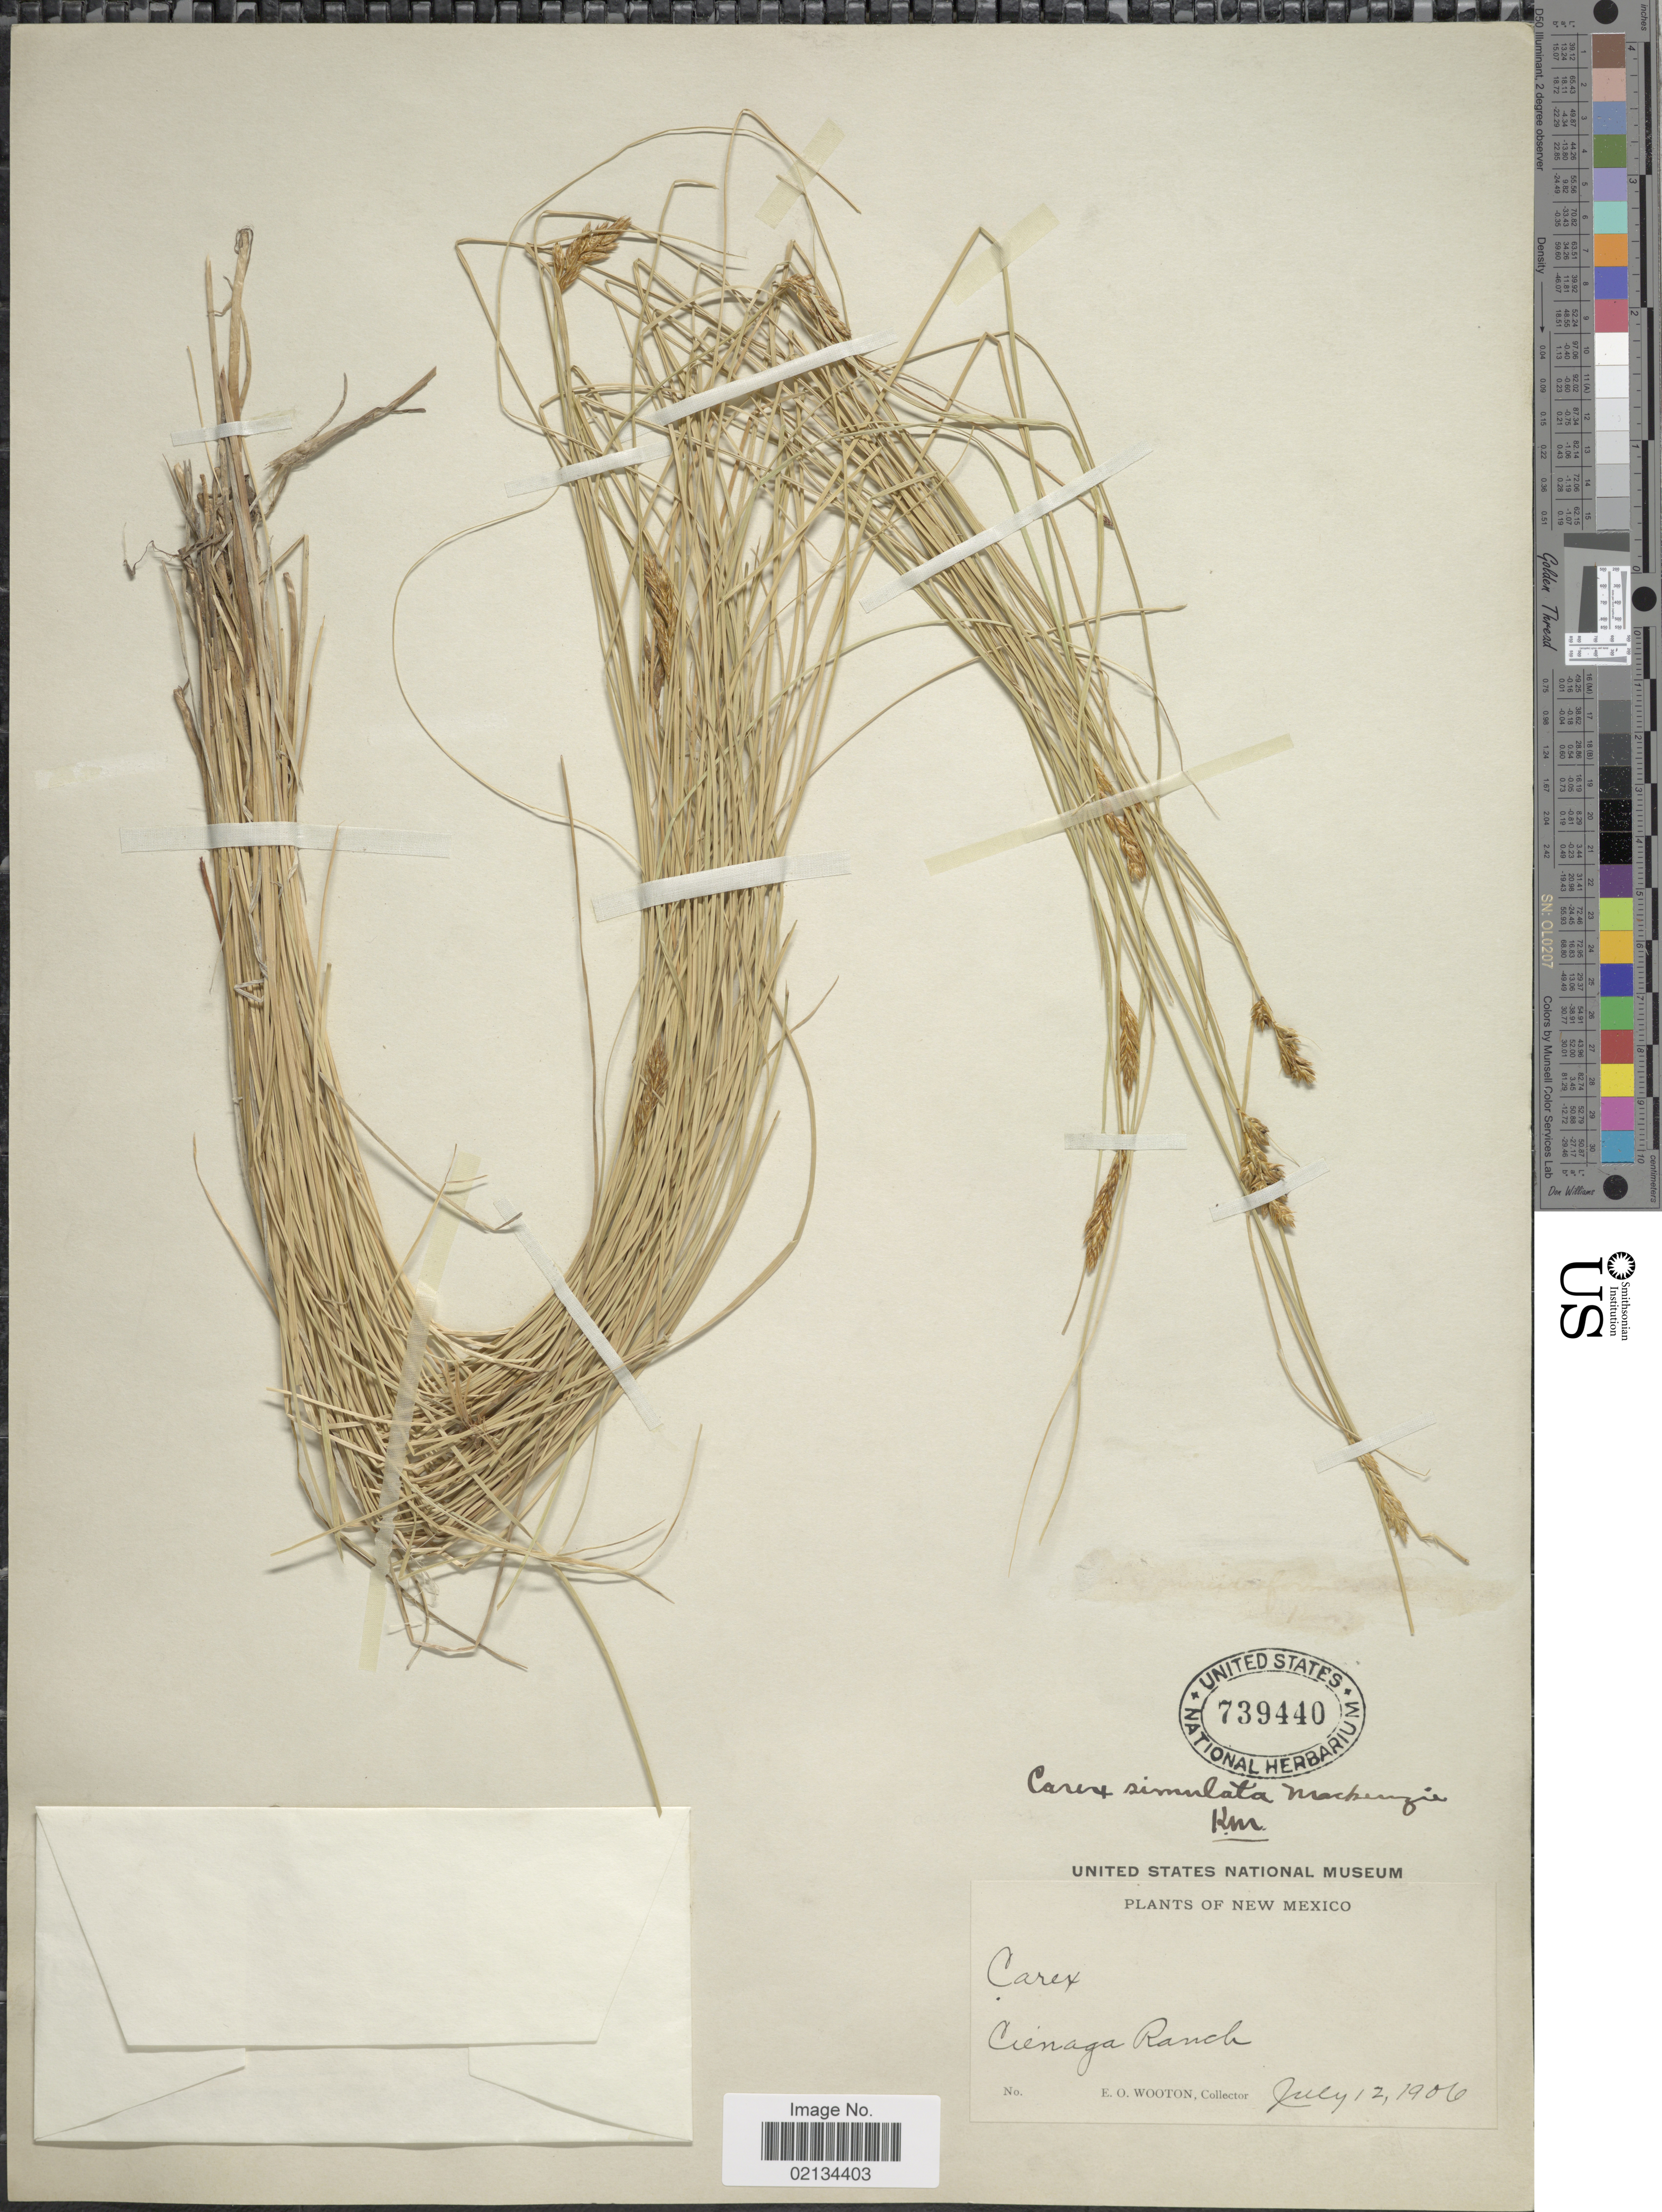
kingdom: Plantae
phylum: Tracheophyta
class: Liliopsida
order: Poales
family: Cyperaceae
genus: Carex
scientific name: Carex simulata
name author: Mack.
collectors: E. O. Wooton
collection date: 1906-07-12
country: United States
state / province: New Mexico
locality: Cienaga Ranch.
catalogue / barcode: US 739440